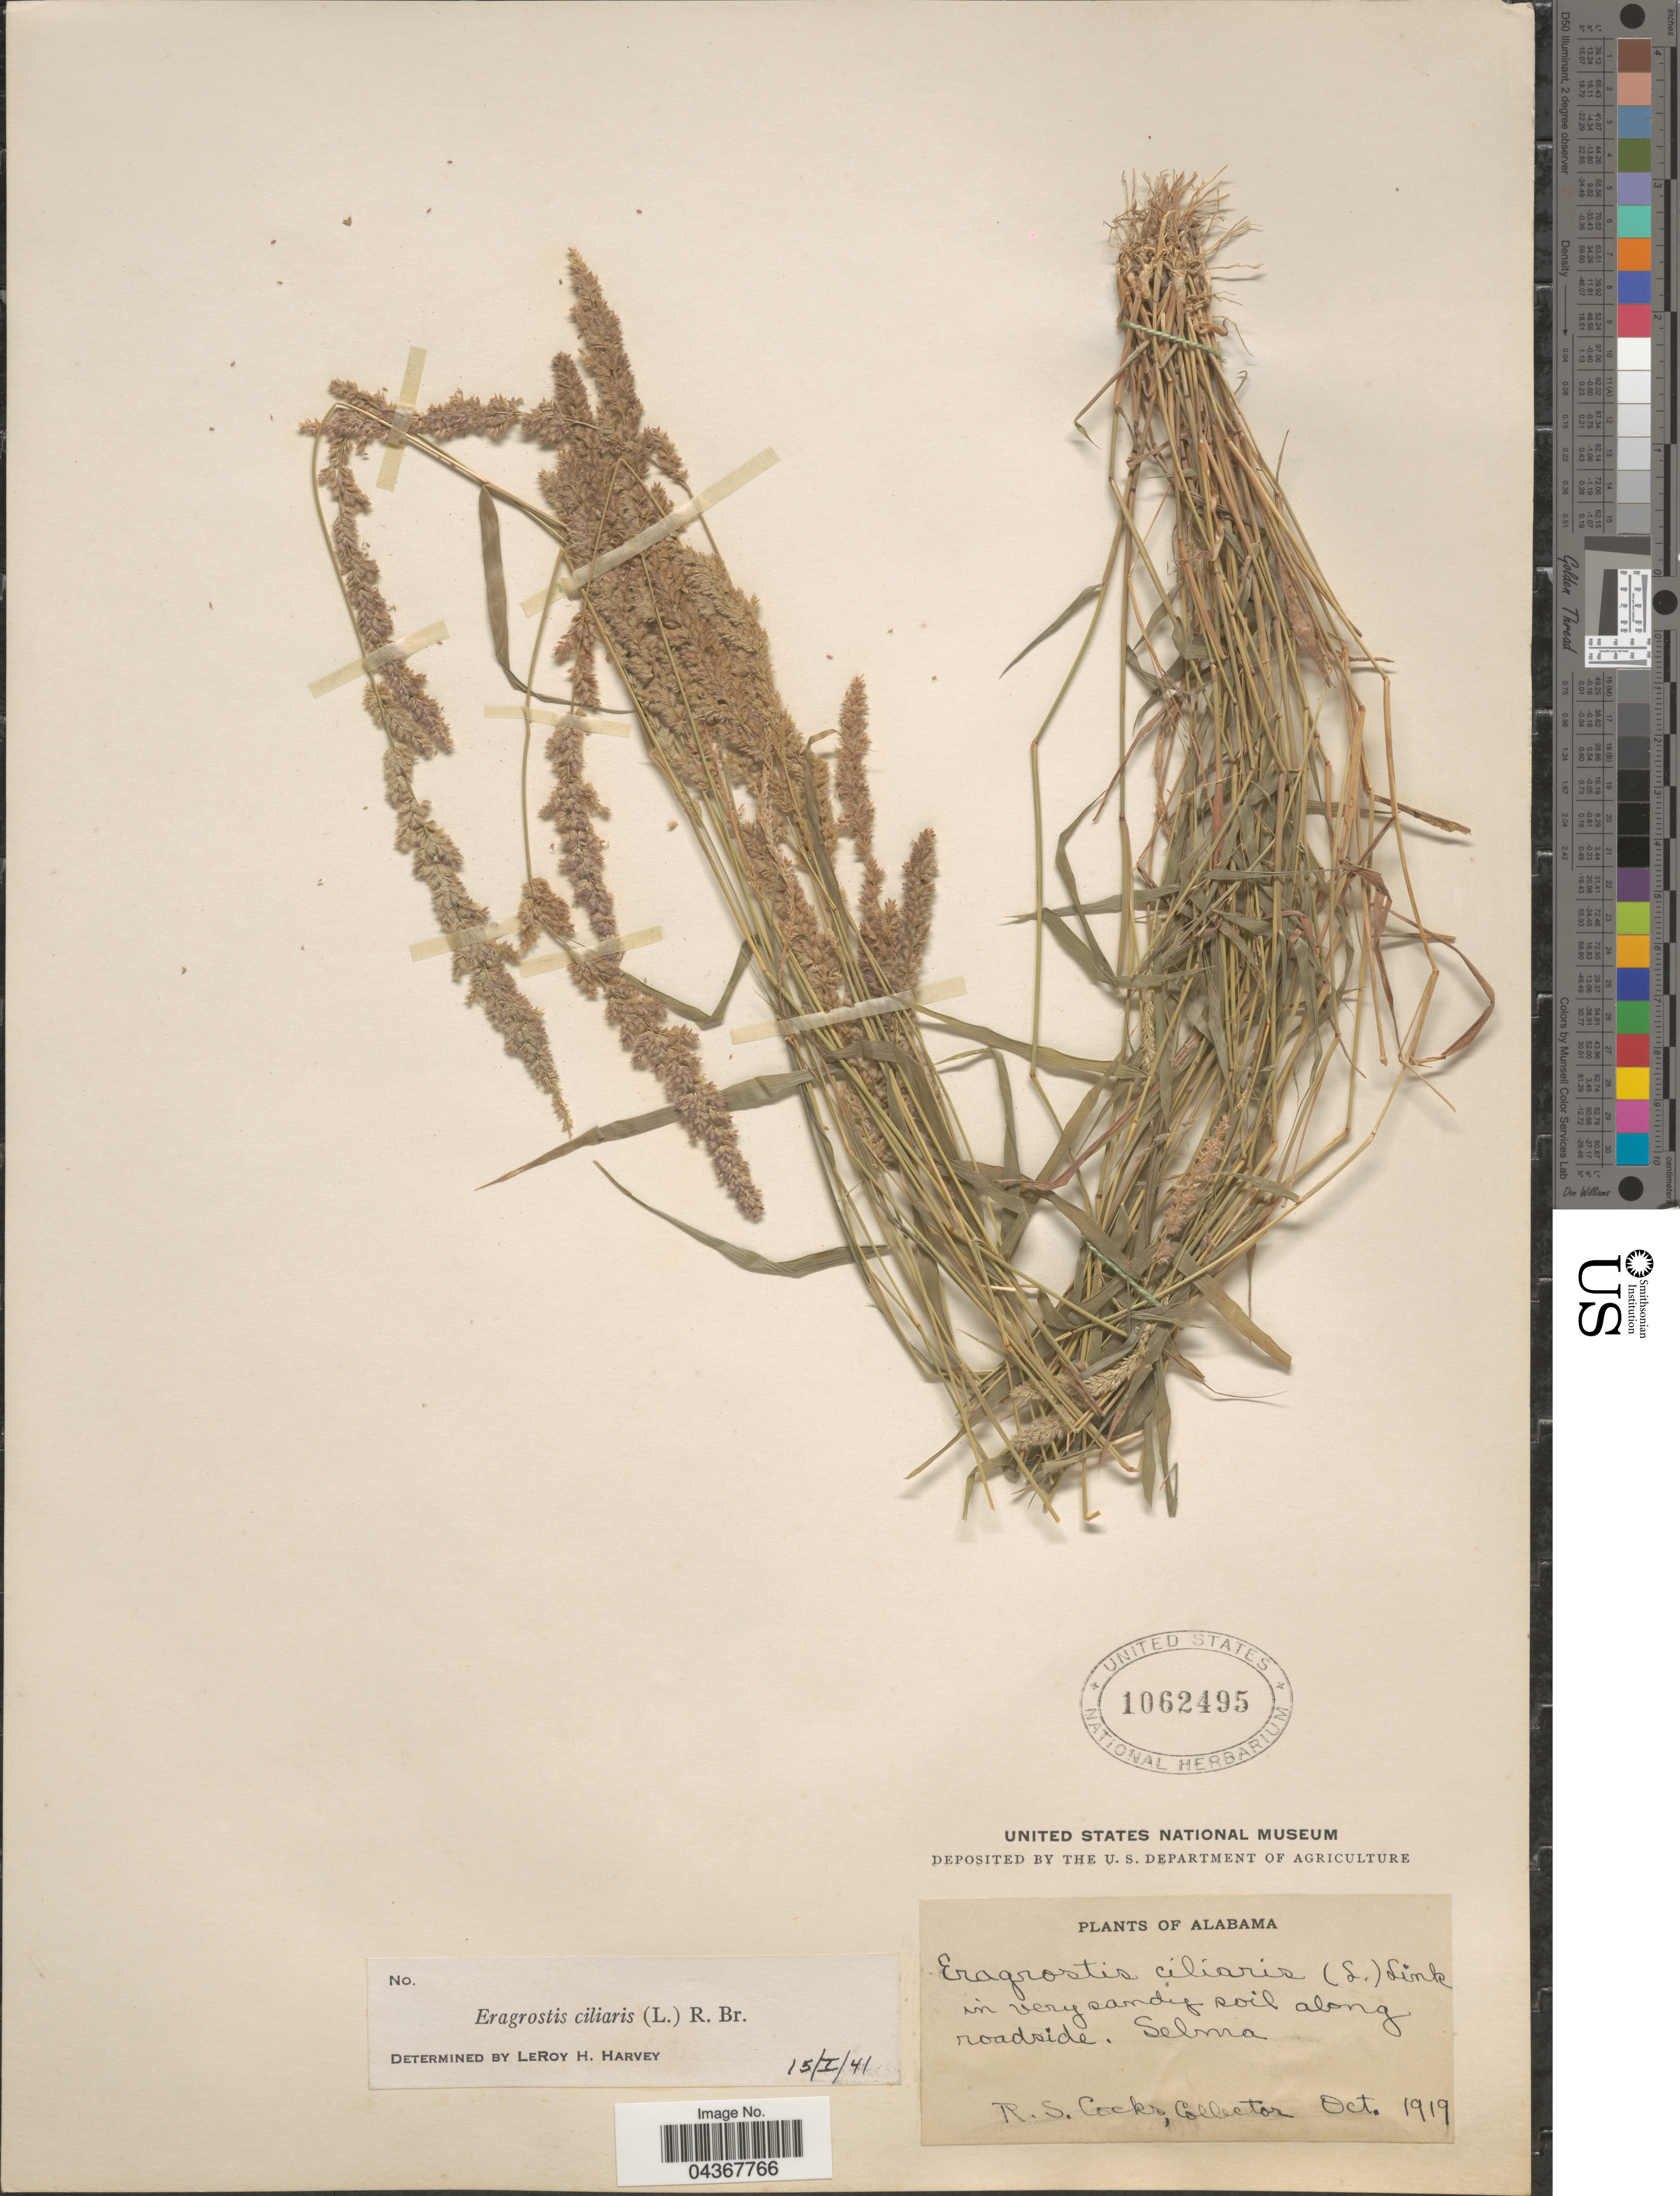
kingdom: Plantae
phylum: Tracheophyta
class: Liliopsida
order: Poales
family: Poaceae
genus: Eragrostis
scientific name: Eragrostis ciliaris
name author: (L.) R. Br.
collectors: R. Cocks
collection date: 1919-10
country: United States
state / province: Alabama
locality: Selma.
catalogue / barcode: US 1062495